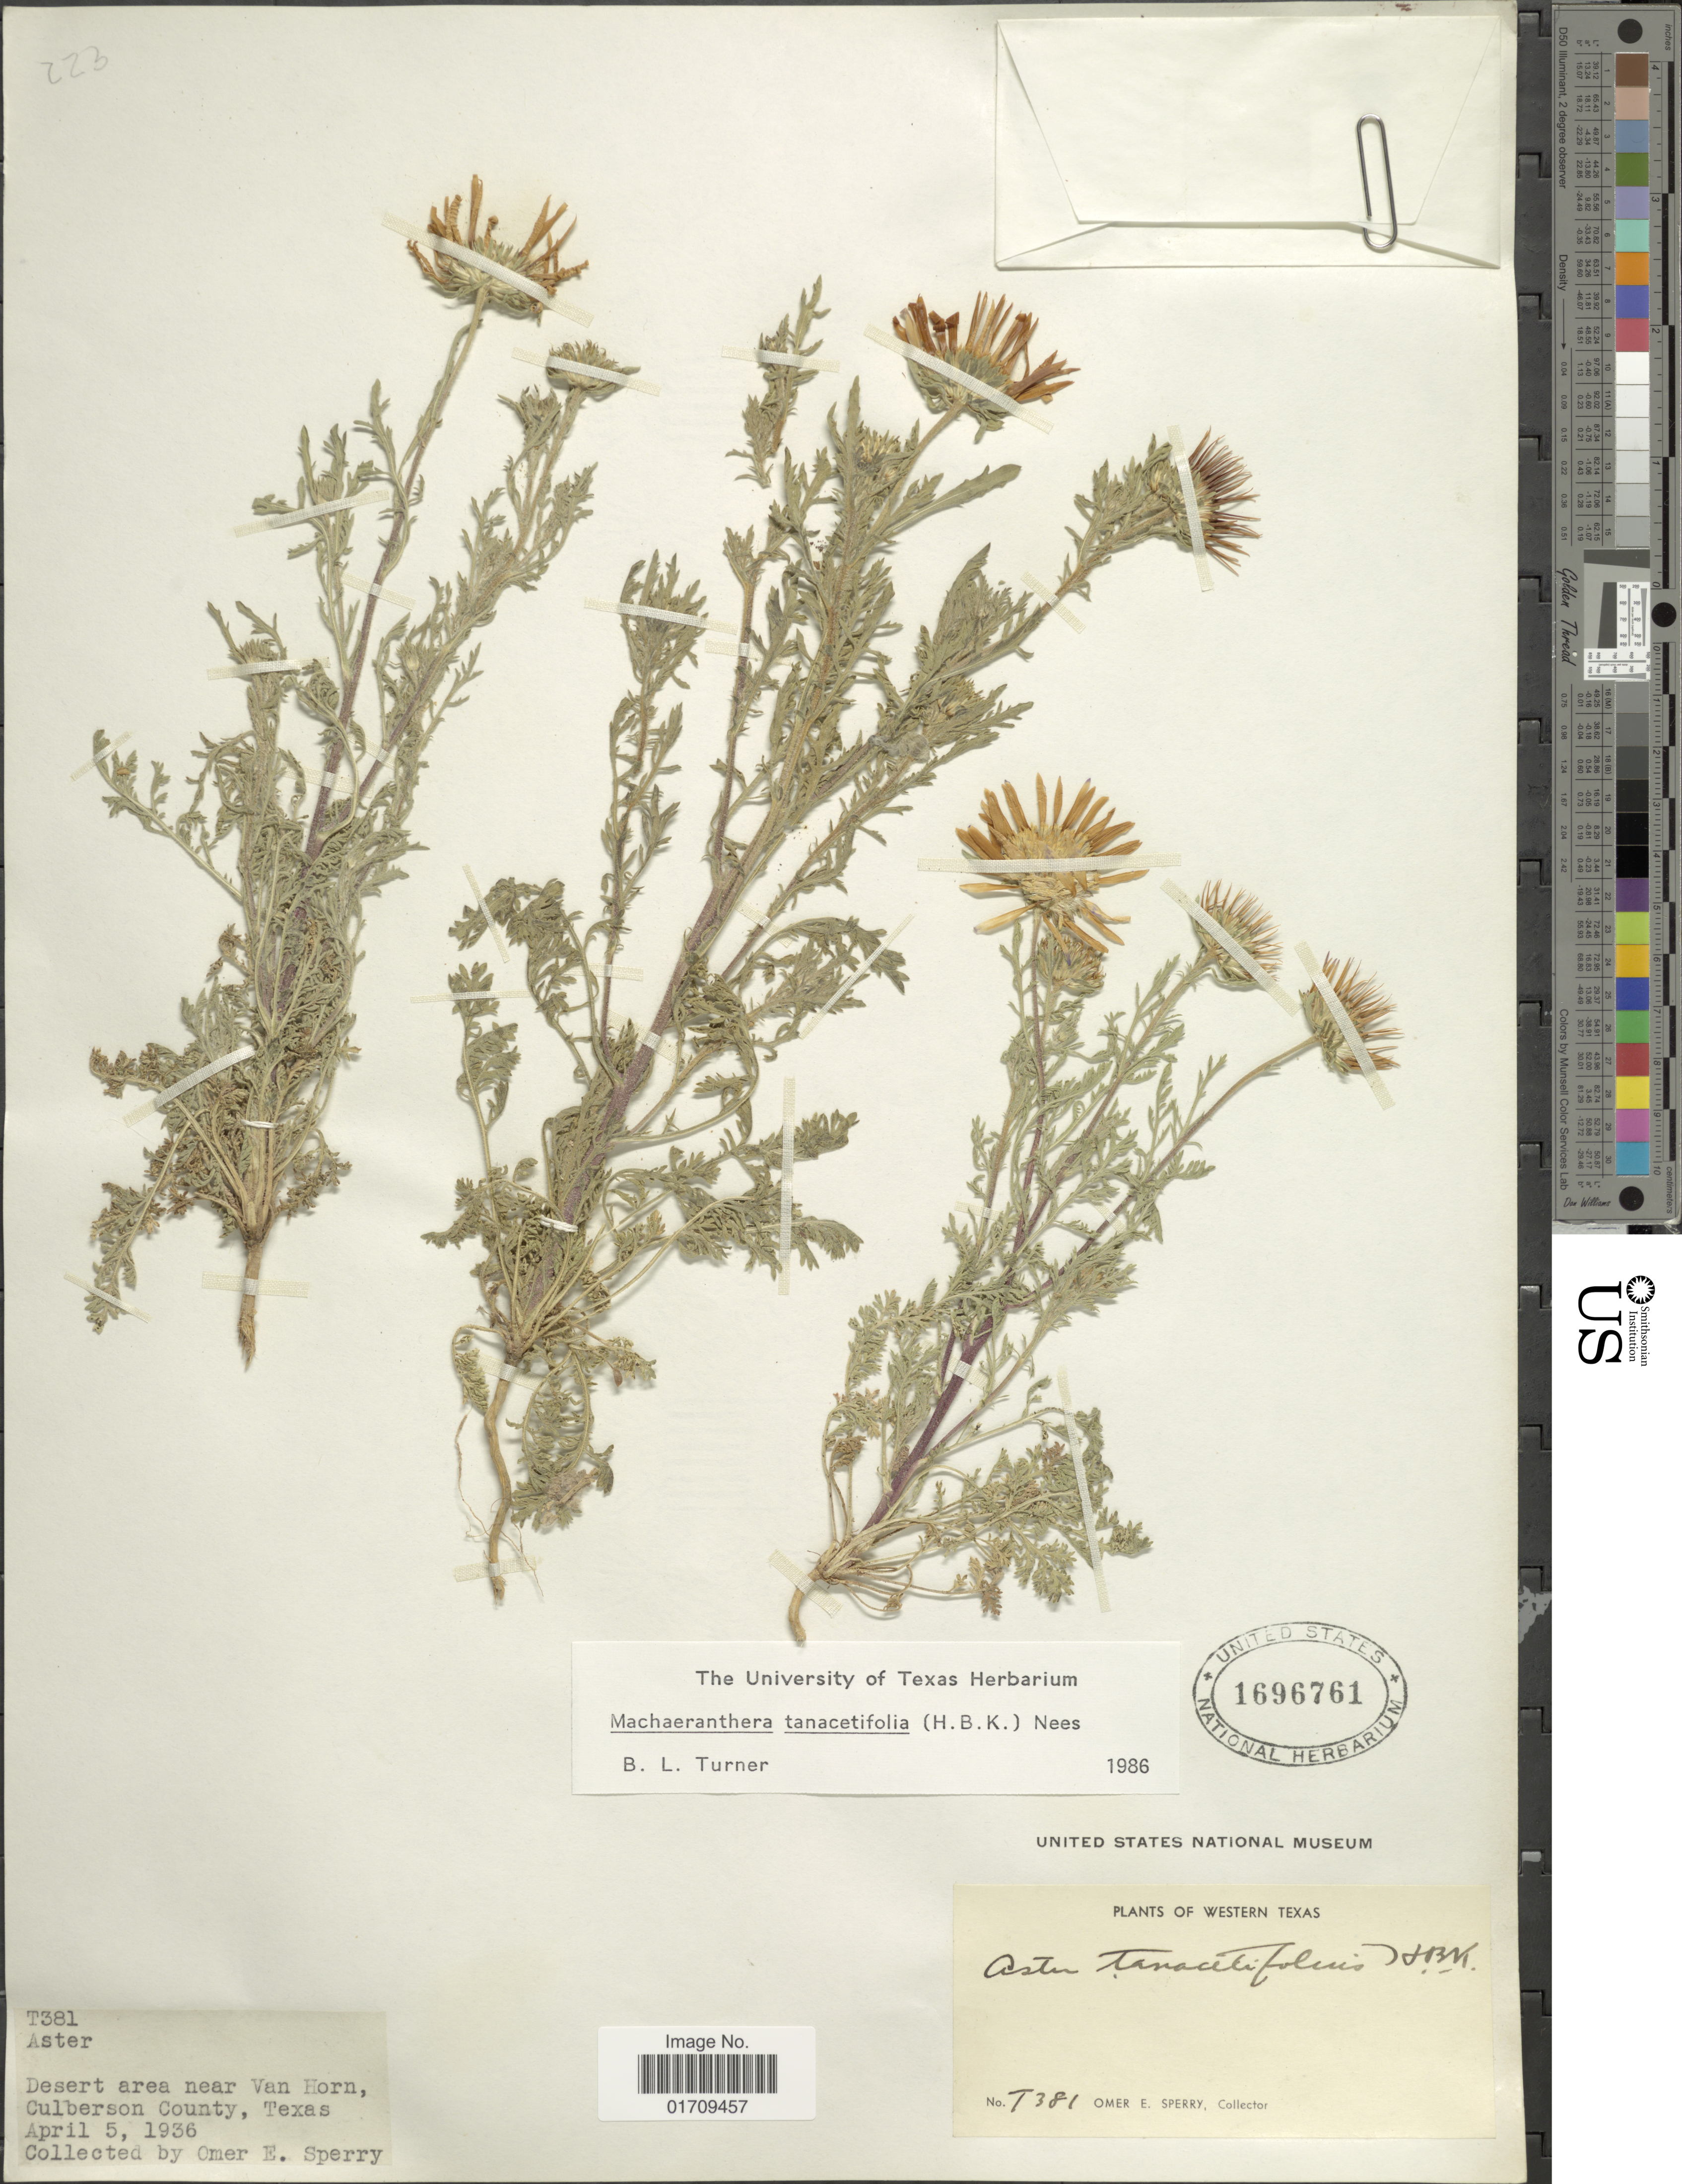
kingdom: Plantae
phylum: Tracheophyta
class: Magnoliopsida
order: Asterales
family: Asteraceae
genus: Machaeranthera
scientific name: Machaeranthera tanacetifolia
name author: (Kunth) Nees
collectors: O. E. Sperry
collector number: T381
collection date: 1936-04-05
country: United States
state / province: Texas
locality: Western Texas, area near Van Horn, Culberson County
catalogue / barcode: US 1696761